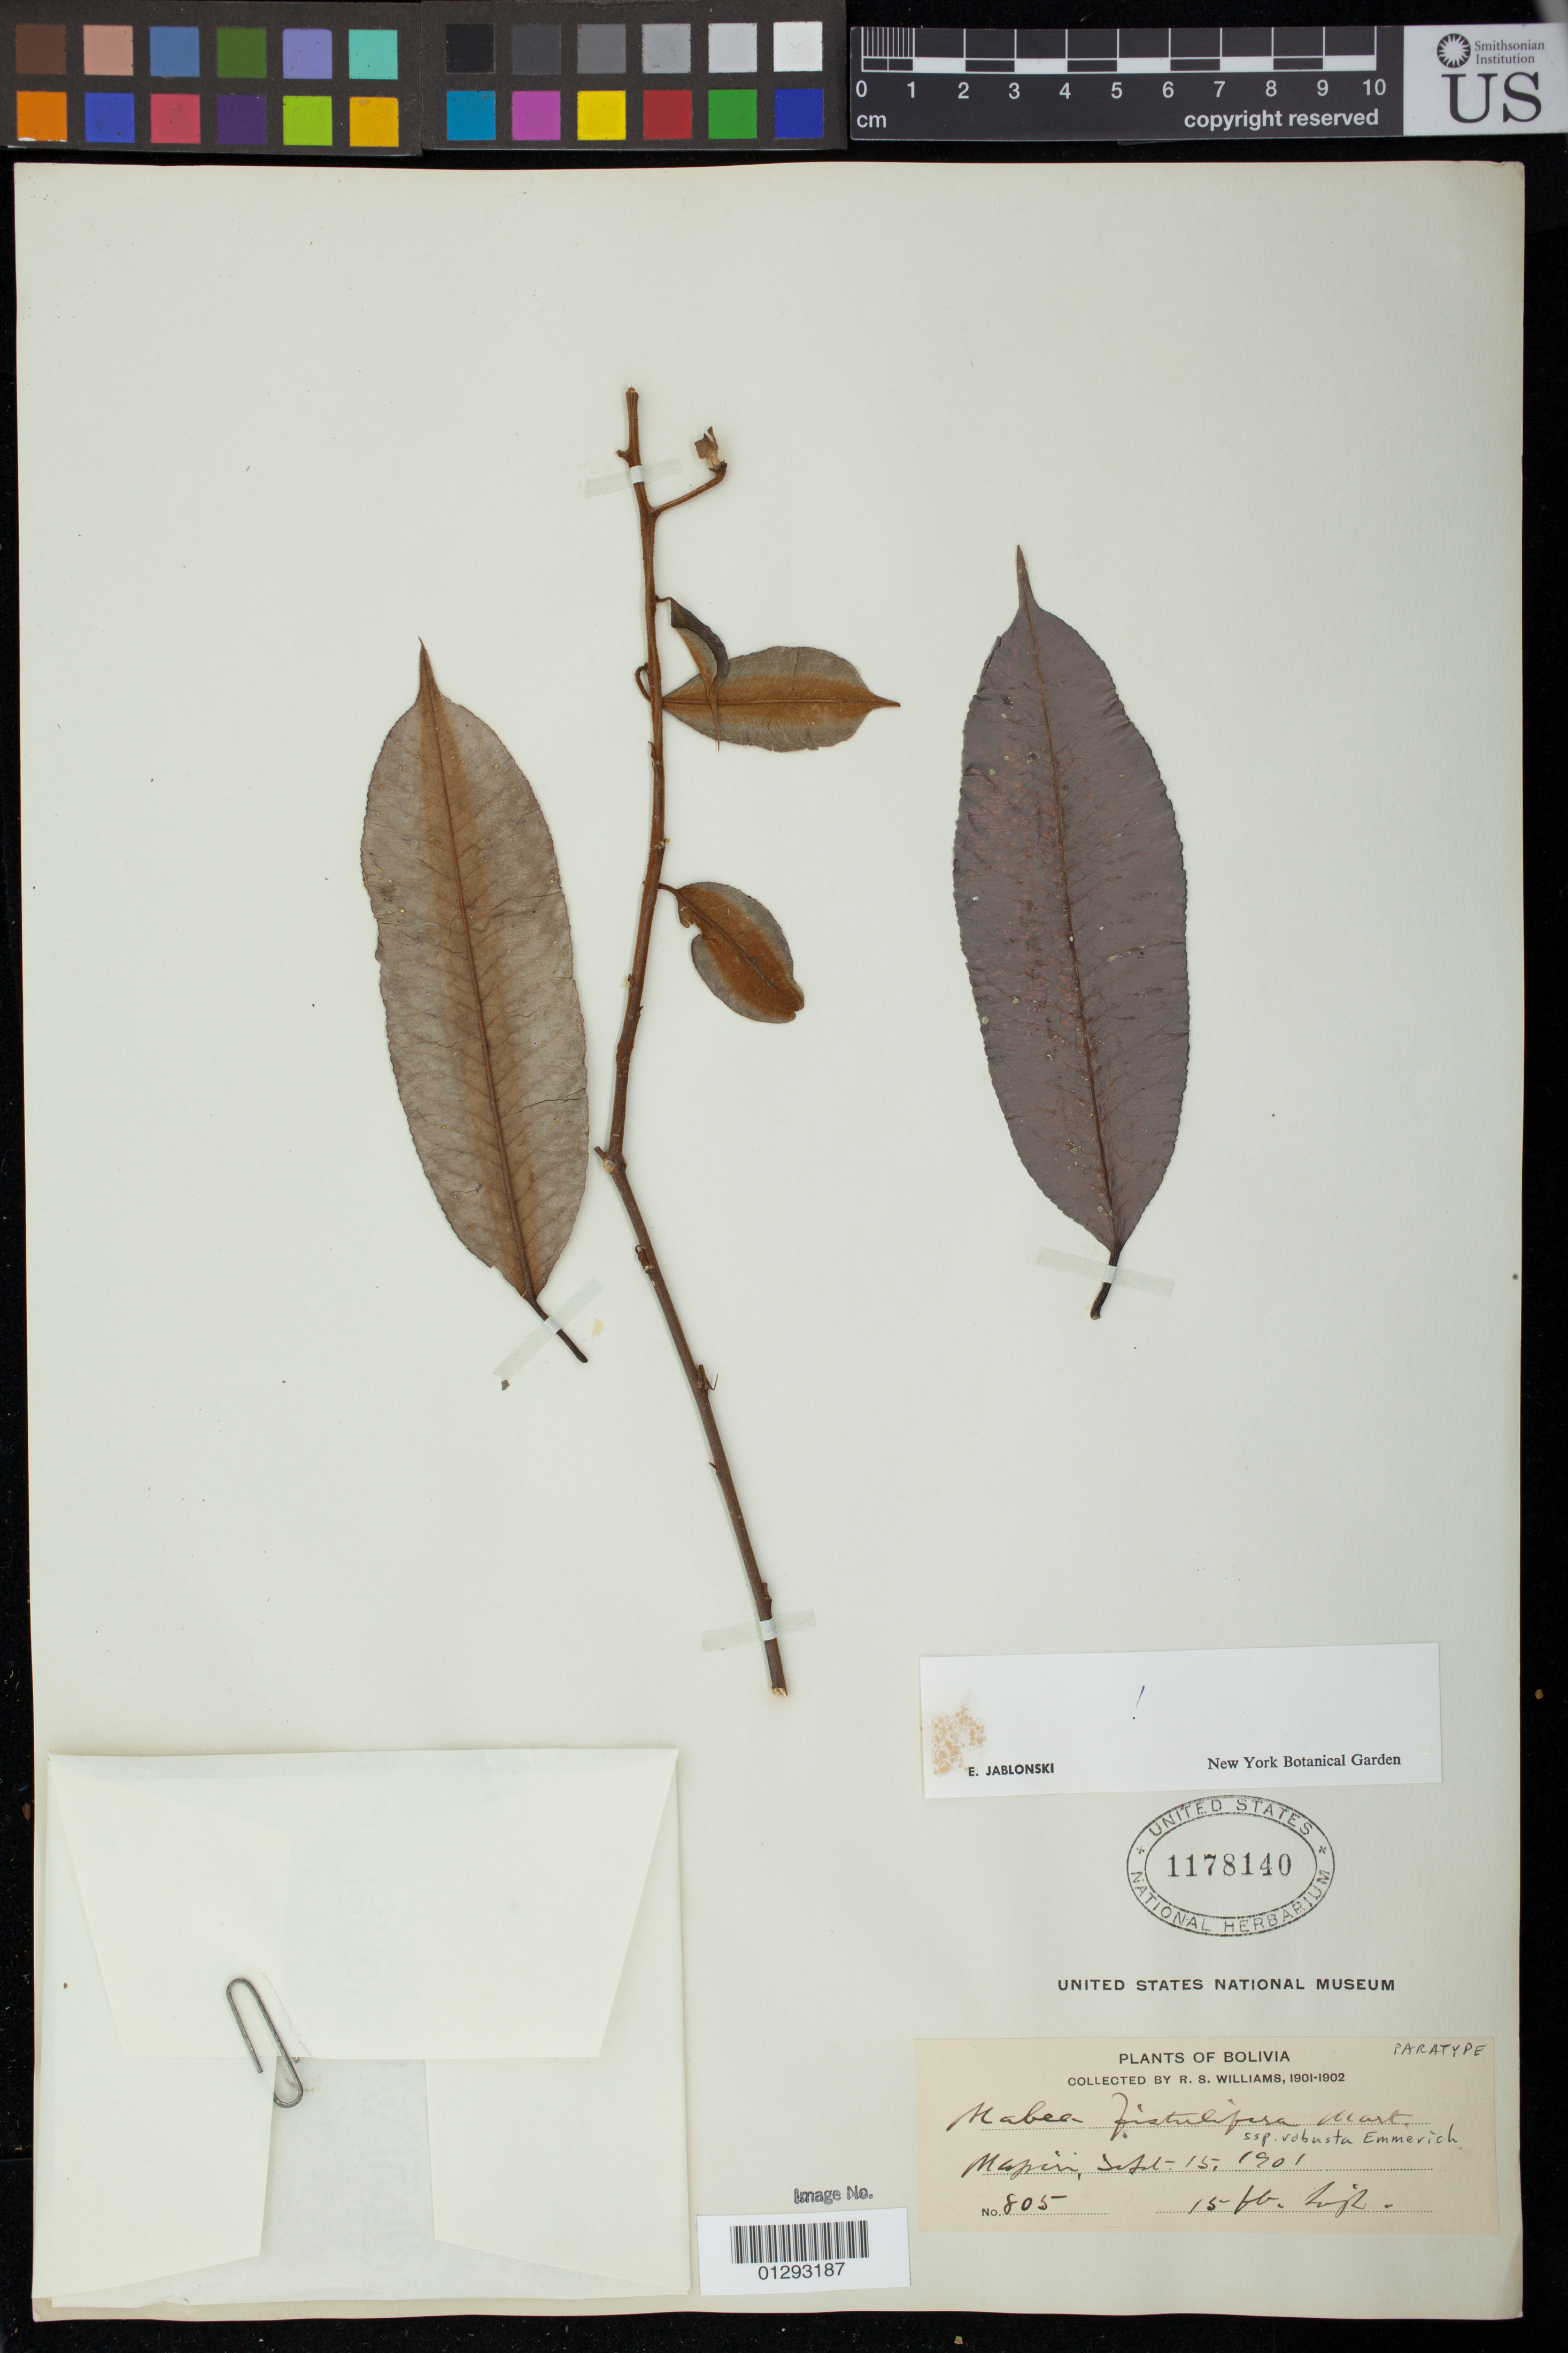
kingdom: Plantae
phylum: Tracheophyta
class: Magnoliopsida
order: Malpighiales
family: Euphorbiaceae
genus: Mabea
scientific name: Mabea fistulifera subsp. robusta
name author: Emmerich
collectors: R. S. Williams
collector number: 805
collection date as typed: Sep 15, '1901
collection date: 1901-09-15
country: Bolivia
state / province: La Paz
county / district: Larecaja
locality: Mapiri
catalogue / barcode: US 1178140